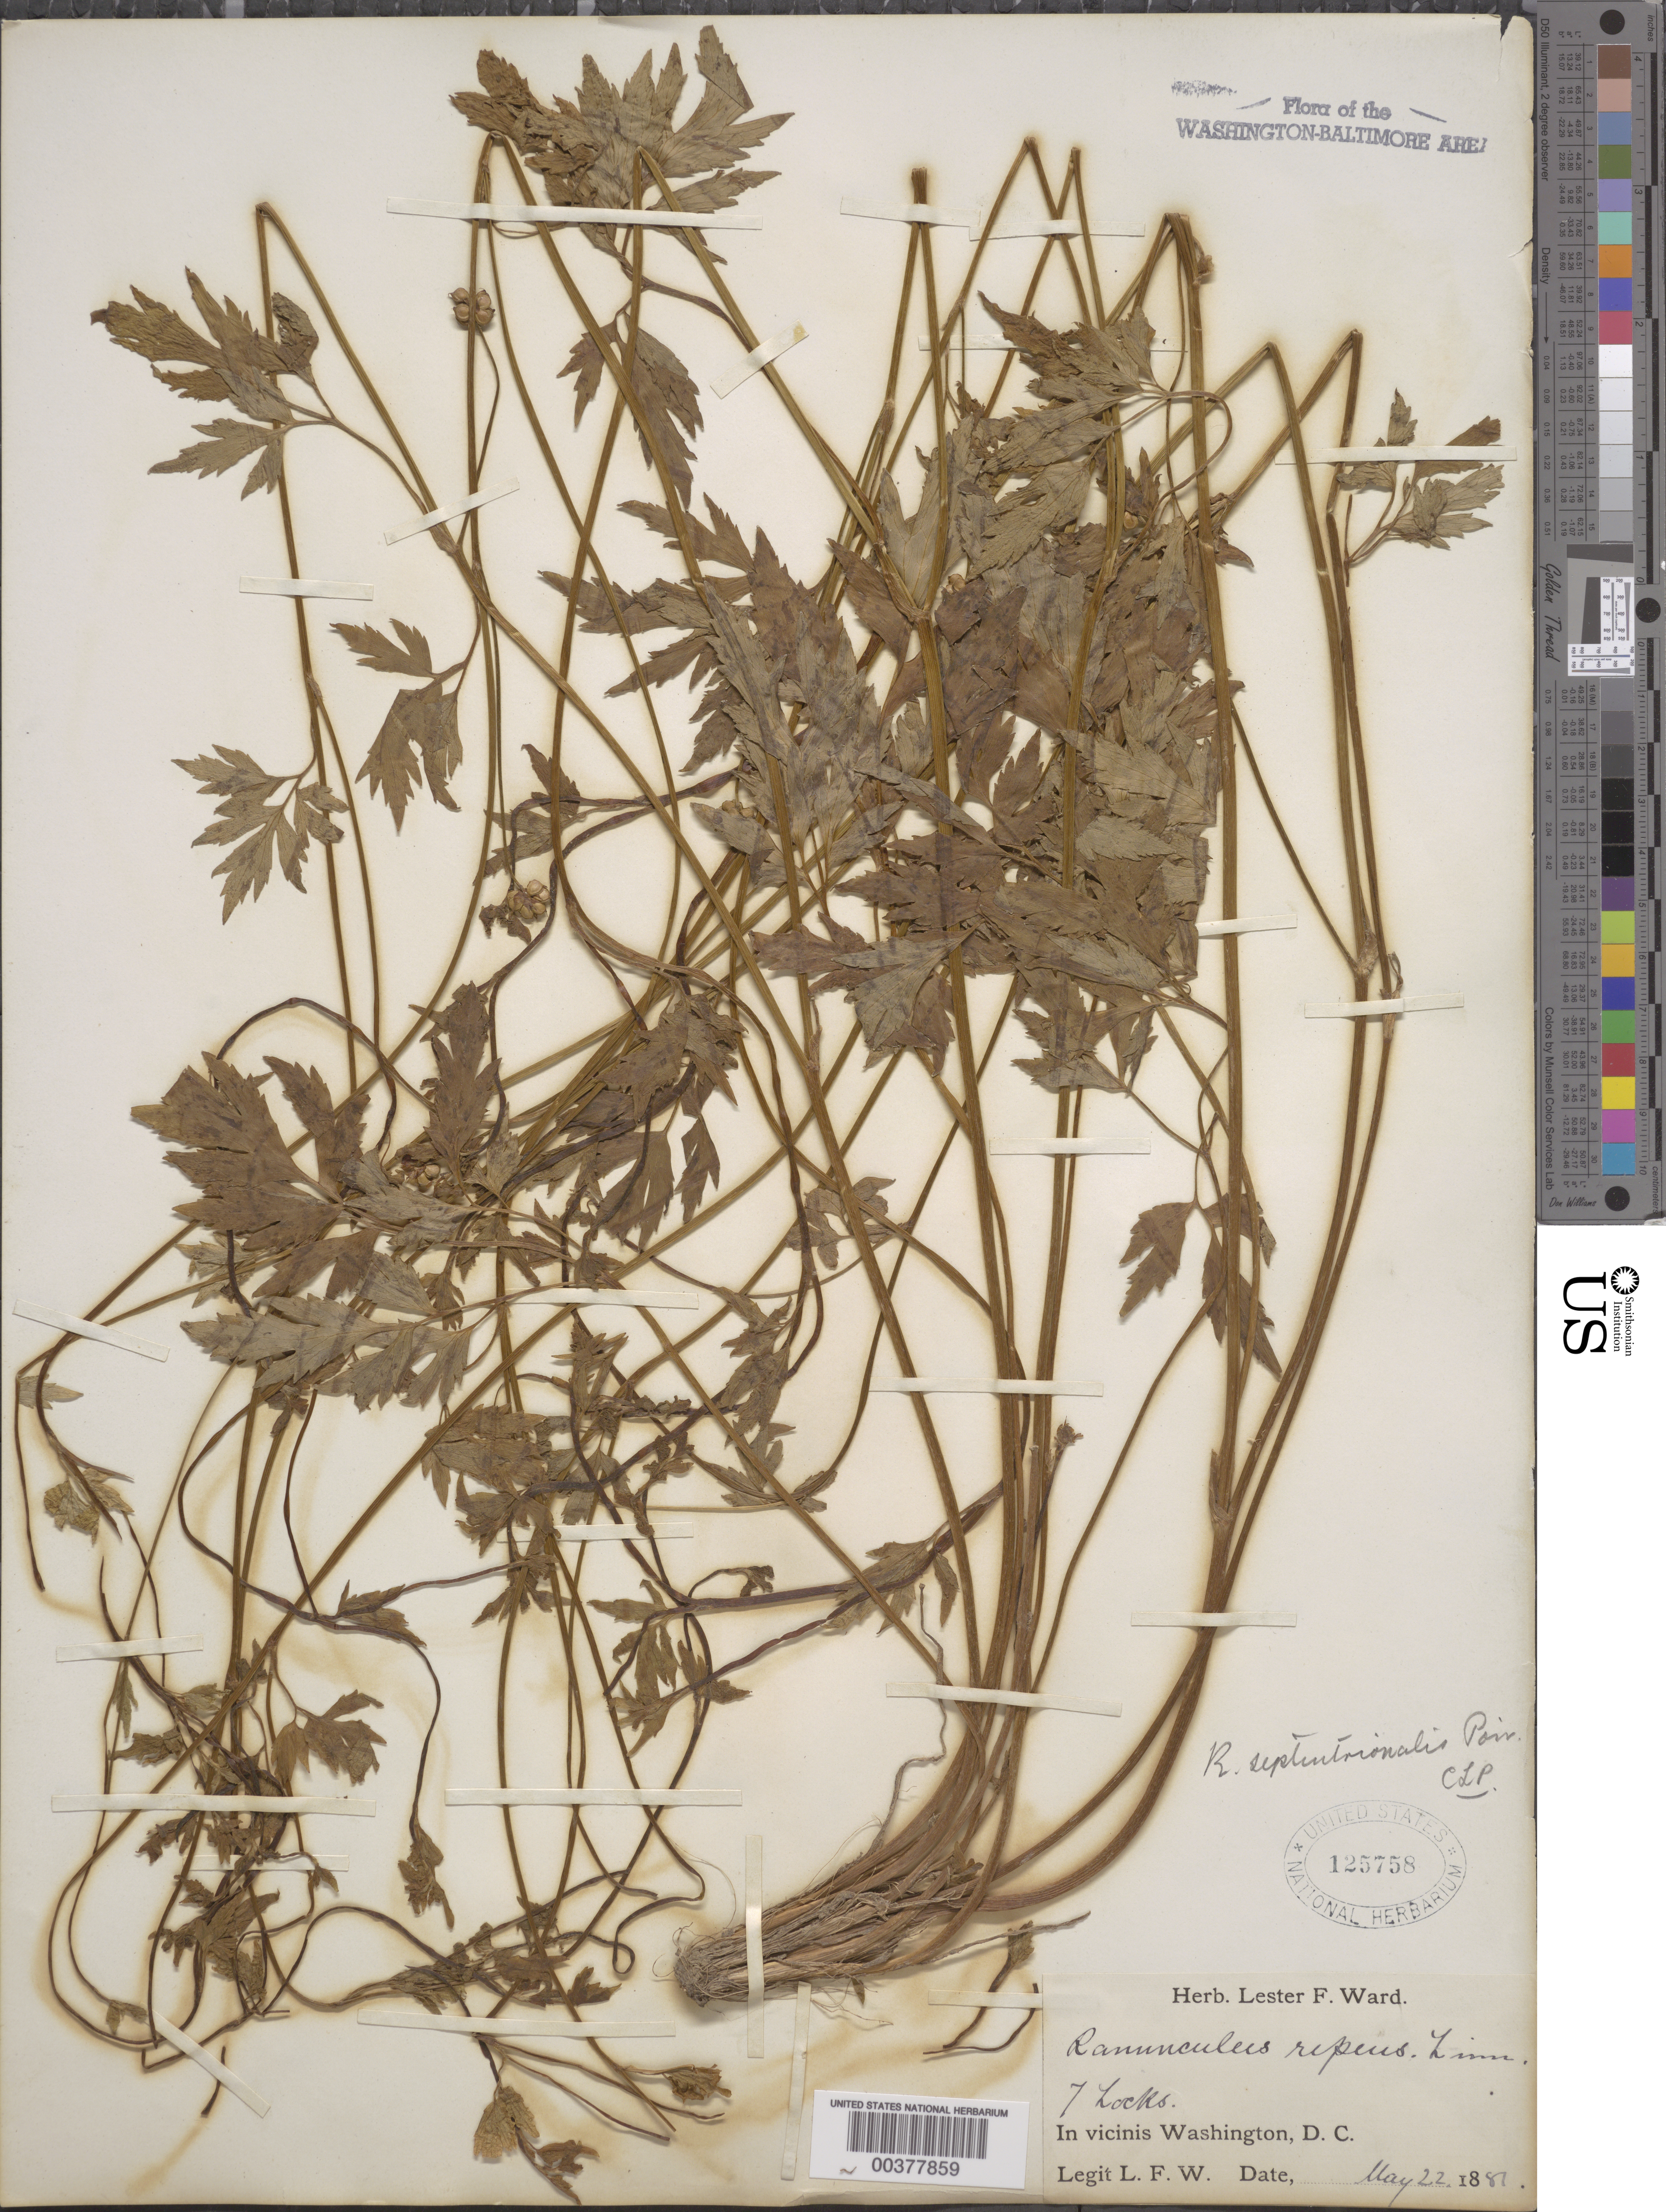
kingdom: Plantae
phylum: Tracheophyta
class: Magnoliopsida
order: Ranunculales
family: Ranunculaceae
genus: Ranunculus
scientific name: Ranunculus hispidus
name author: Michx.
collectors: L. F. Ward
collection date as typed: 22 May 1881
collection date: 1881-05-22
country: United States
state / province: Maryland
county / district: Montgomery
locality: Seven Locks C. & O. Canal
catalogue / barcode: US 125758